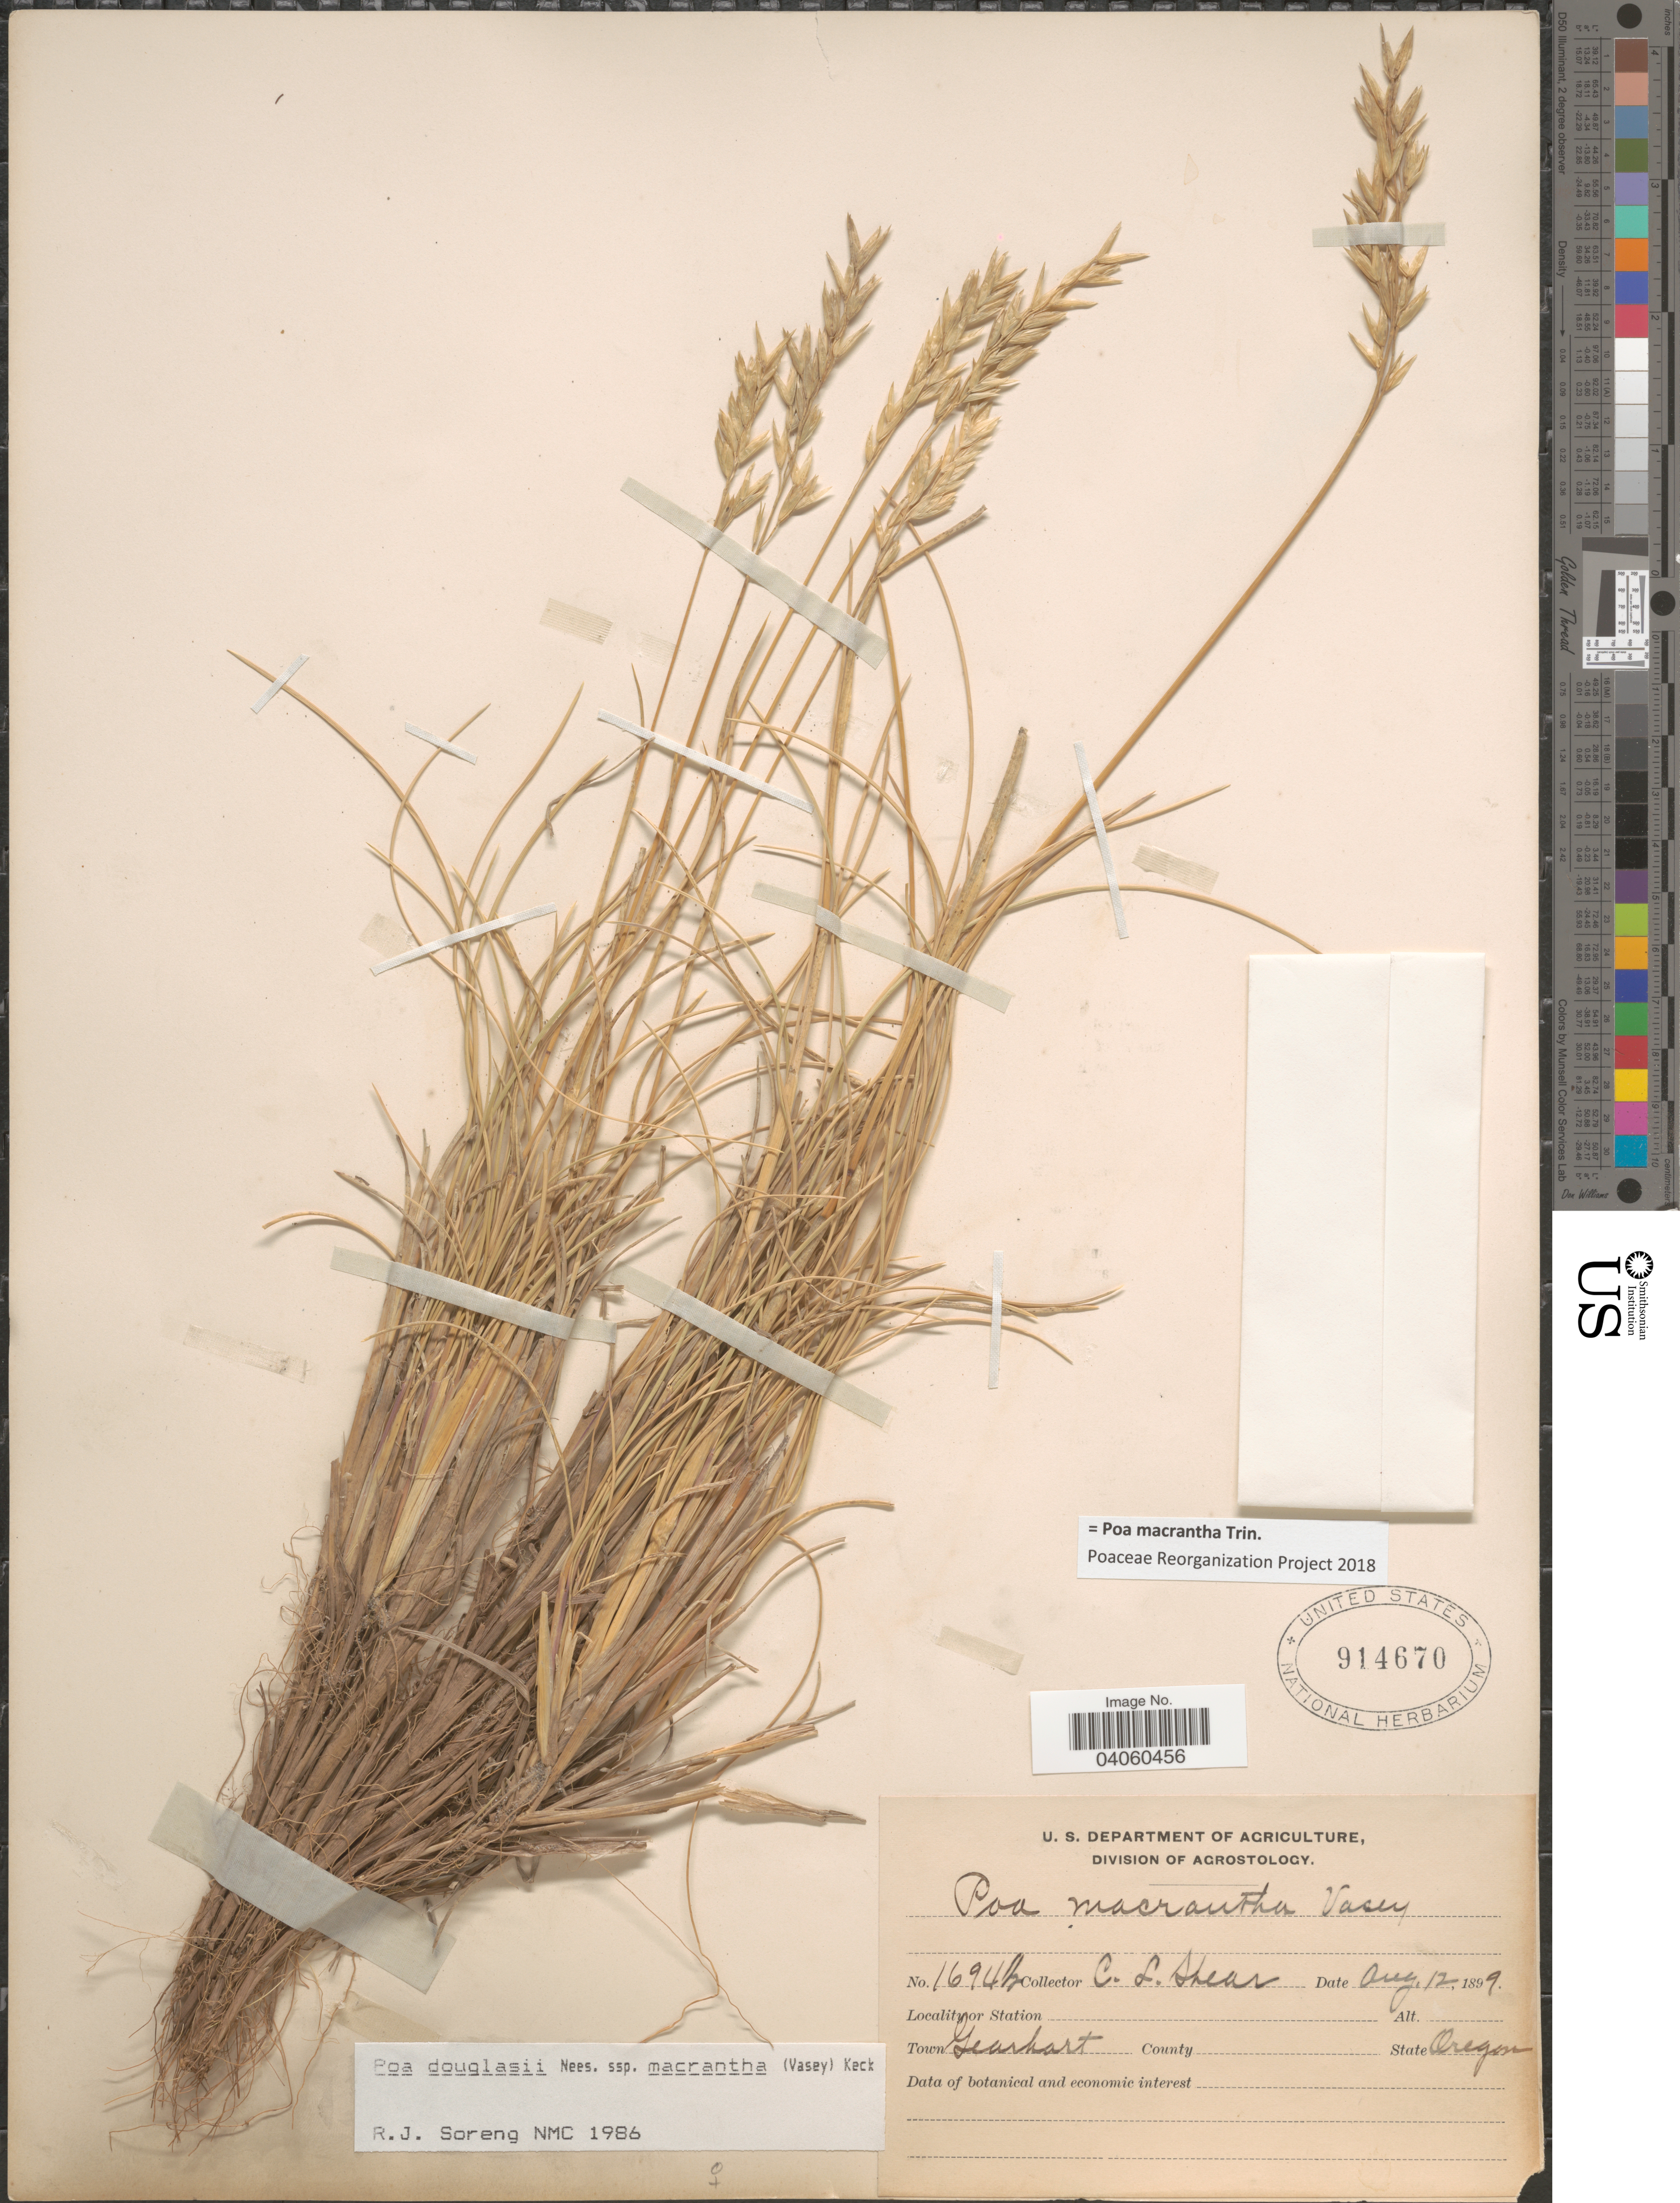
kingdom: Plantae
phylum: Tracheophyta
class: Liliopsida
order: Poales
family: Poaceae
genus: Poa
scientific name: Poa macrantha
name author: Vasey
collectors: C. L. Shear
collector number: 1694½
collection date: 1899-08-12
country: United States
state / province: Oregon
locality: Town Gearhart.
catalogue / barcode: US 914670